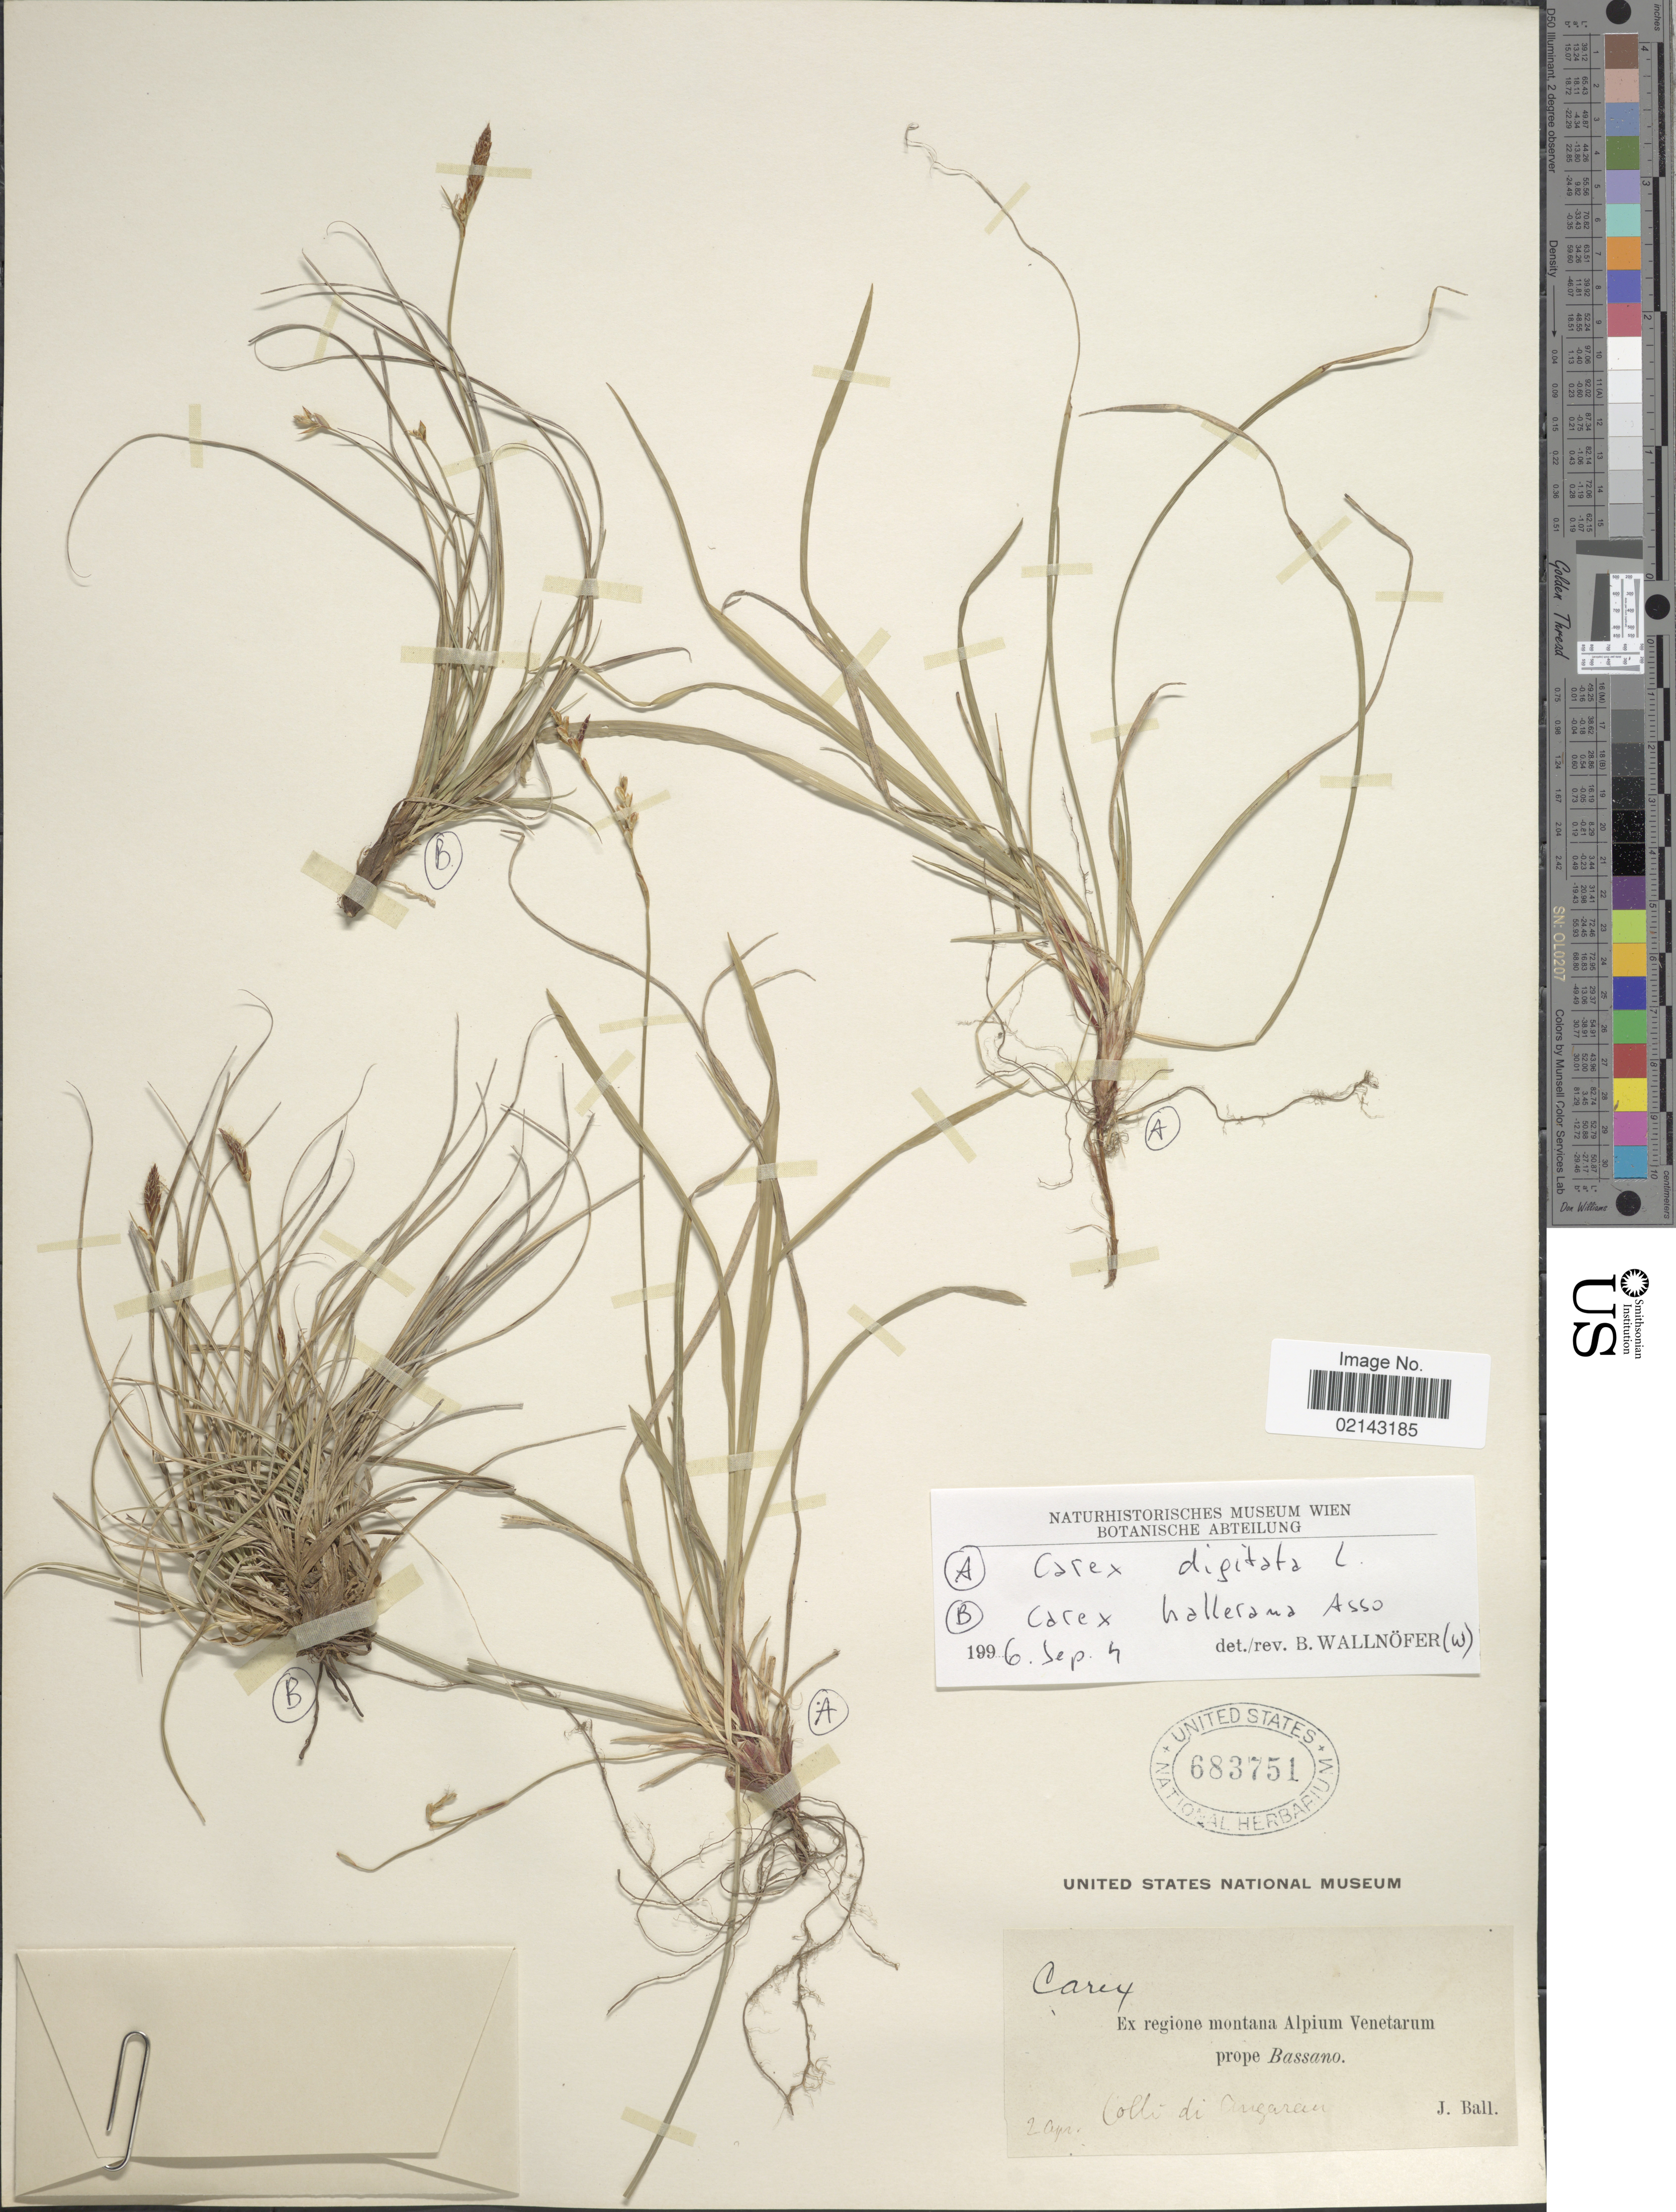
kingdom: Plantae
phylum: Tracheophyta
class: Liliopsida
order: Poales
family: Cyperaceae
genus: Carex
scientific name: Carex digitata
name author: L.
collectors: J. Ball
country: Italy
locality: Regione montana Alpium Venetarum prope Bassano. Colli de Angaran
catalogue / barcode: US 683751